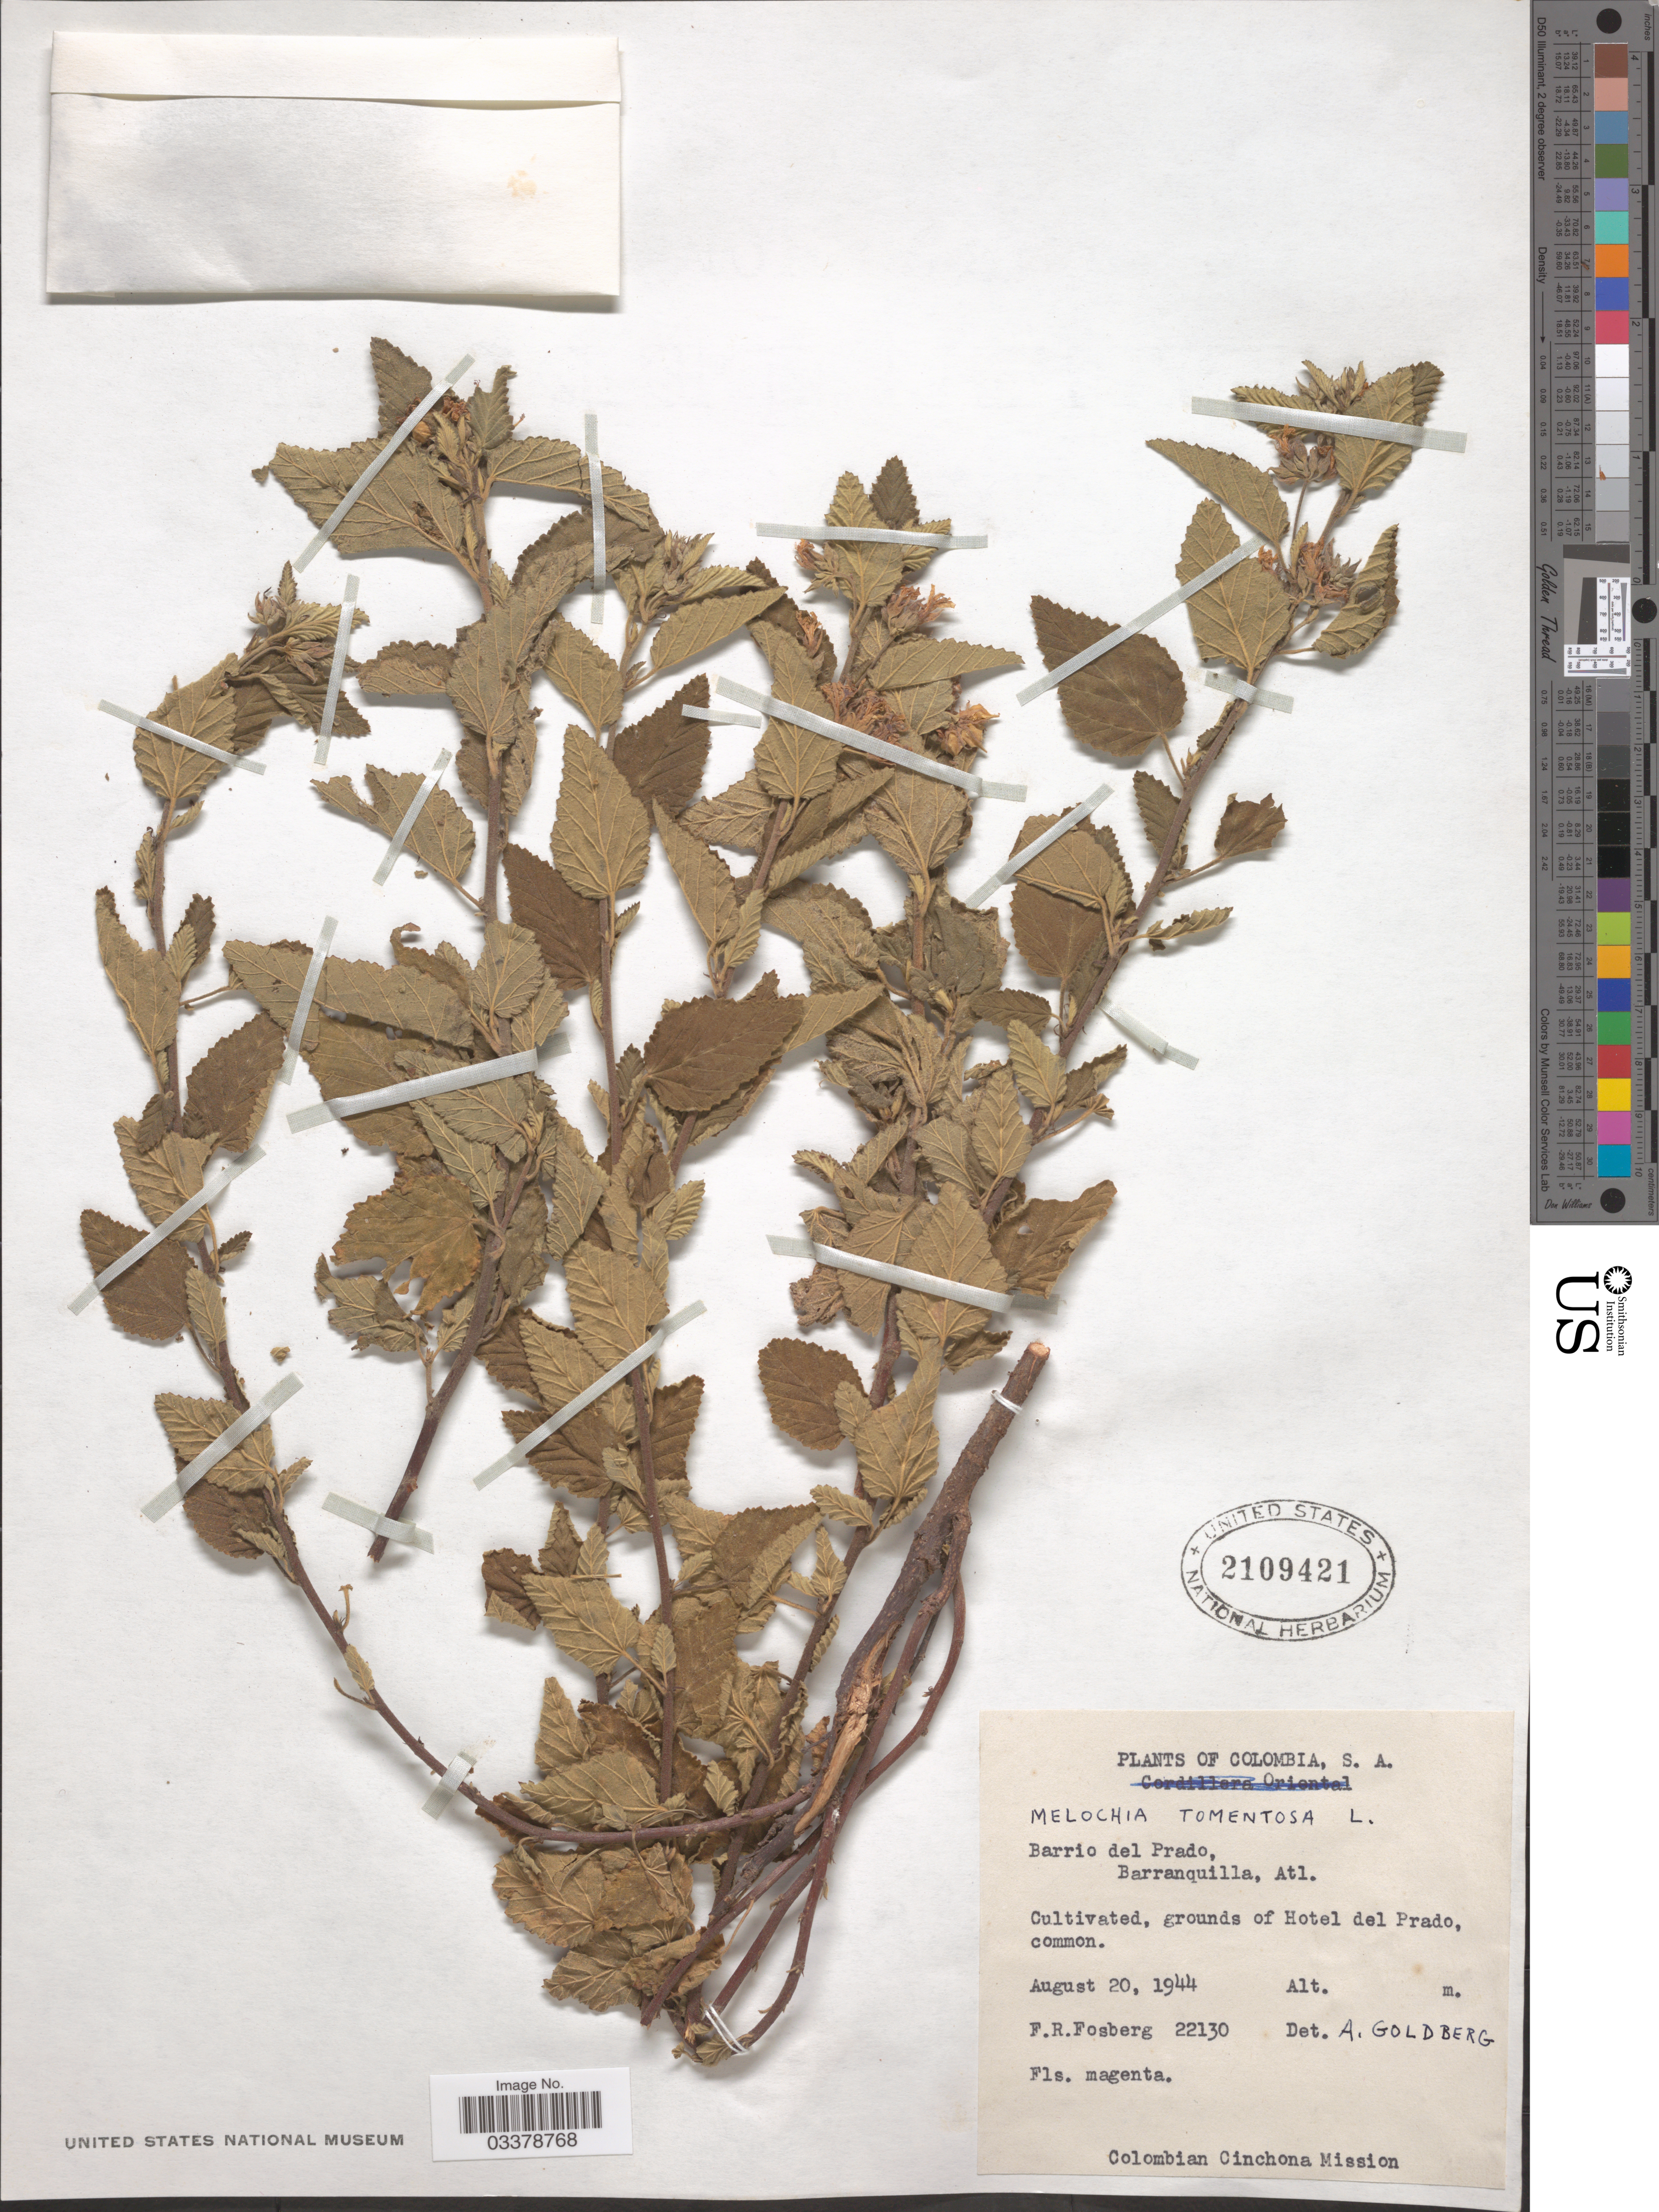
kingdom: Plantae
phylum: Tracheophyta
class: Magnoliopsida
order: Malvales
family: Malvaceae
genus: Melochia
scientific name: Melochia tomentosa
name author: L.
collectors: F. R. Fosberg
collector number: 22130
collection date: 1944-08-20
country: Colombia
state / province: Atlántico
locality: Barrio del Prado, Barranquilla, Atl. Grounds of Hotel del Prado.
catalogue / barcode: US 2109421